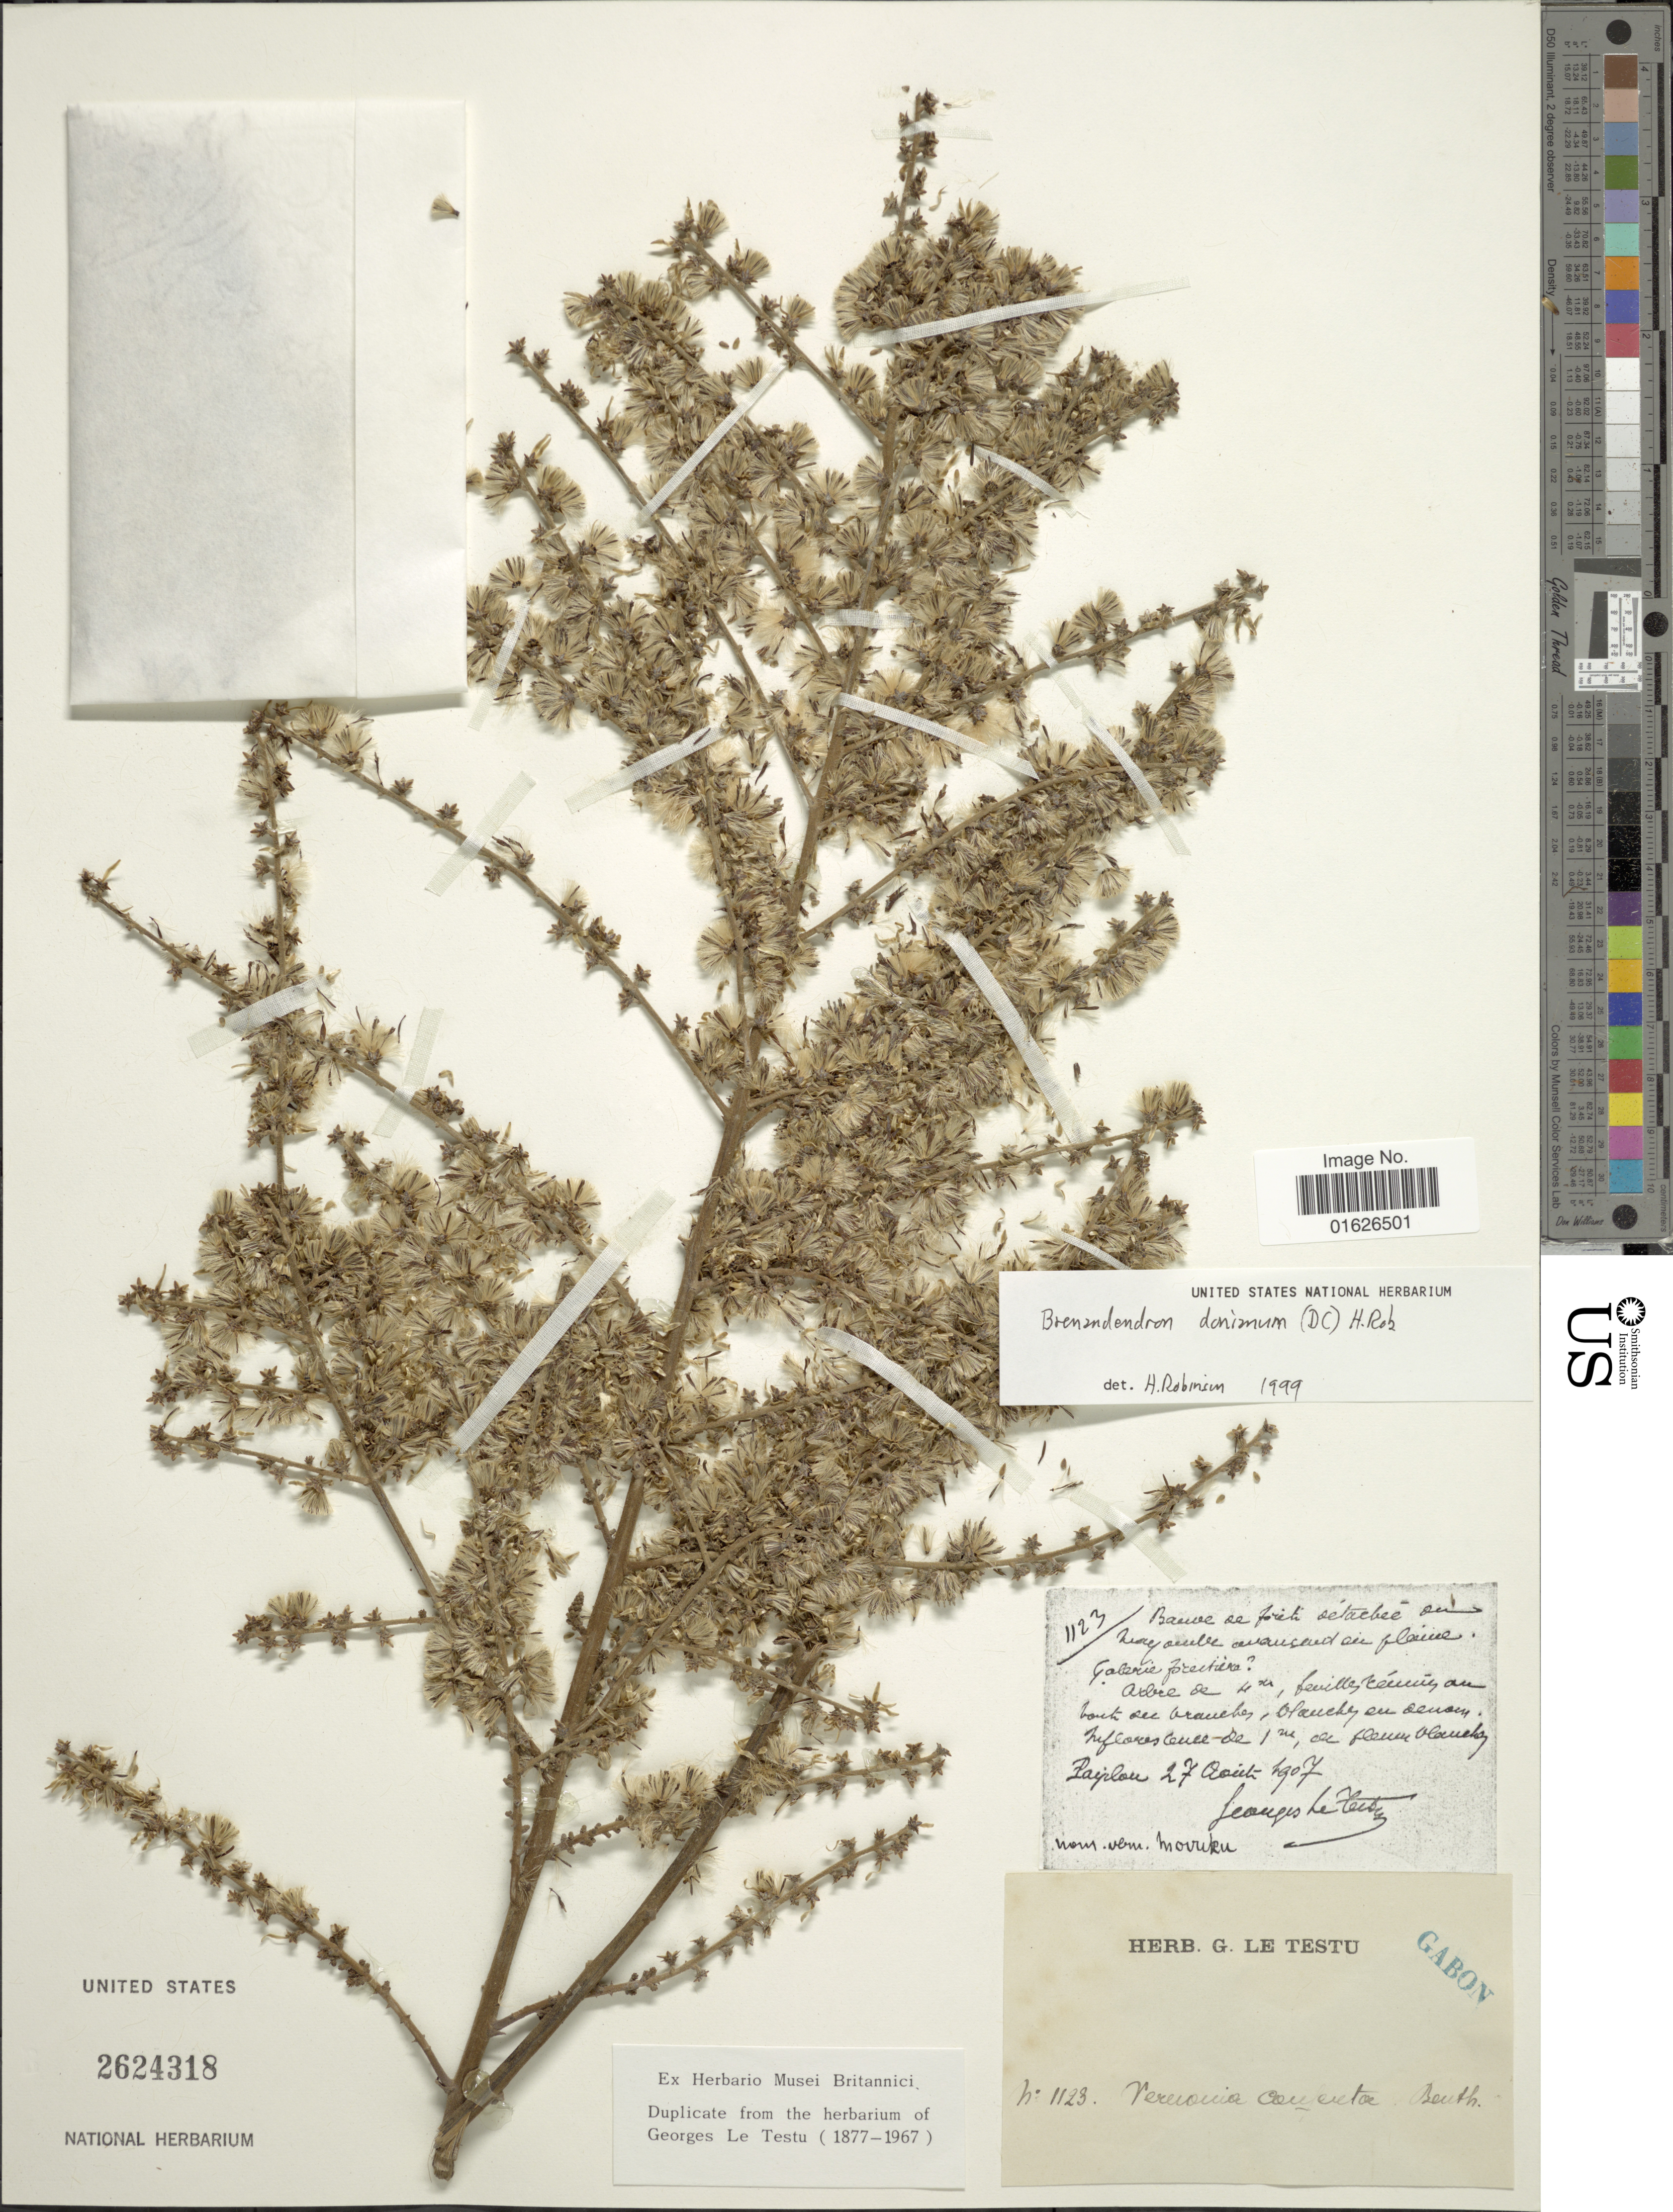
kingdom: Plantae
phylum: Tracheophyta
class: Magnoliopsida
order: Asterales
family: Asteraceae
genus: Brenandendron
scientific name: Brenandendron donianum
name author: (DC.) H. Rob.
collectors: G. Le Testu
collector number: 1123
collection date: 1907-08-27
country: Gabon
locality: Paiplon [interpreted]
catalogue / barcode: US 2624318